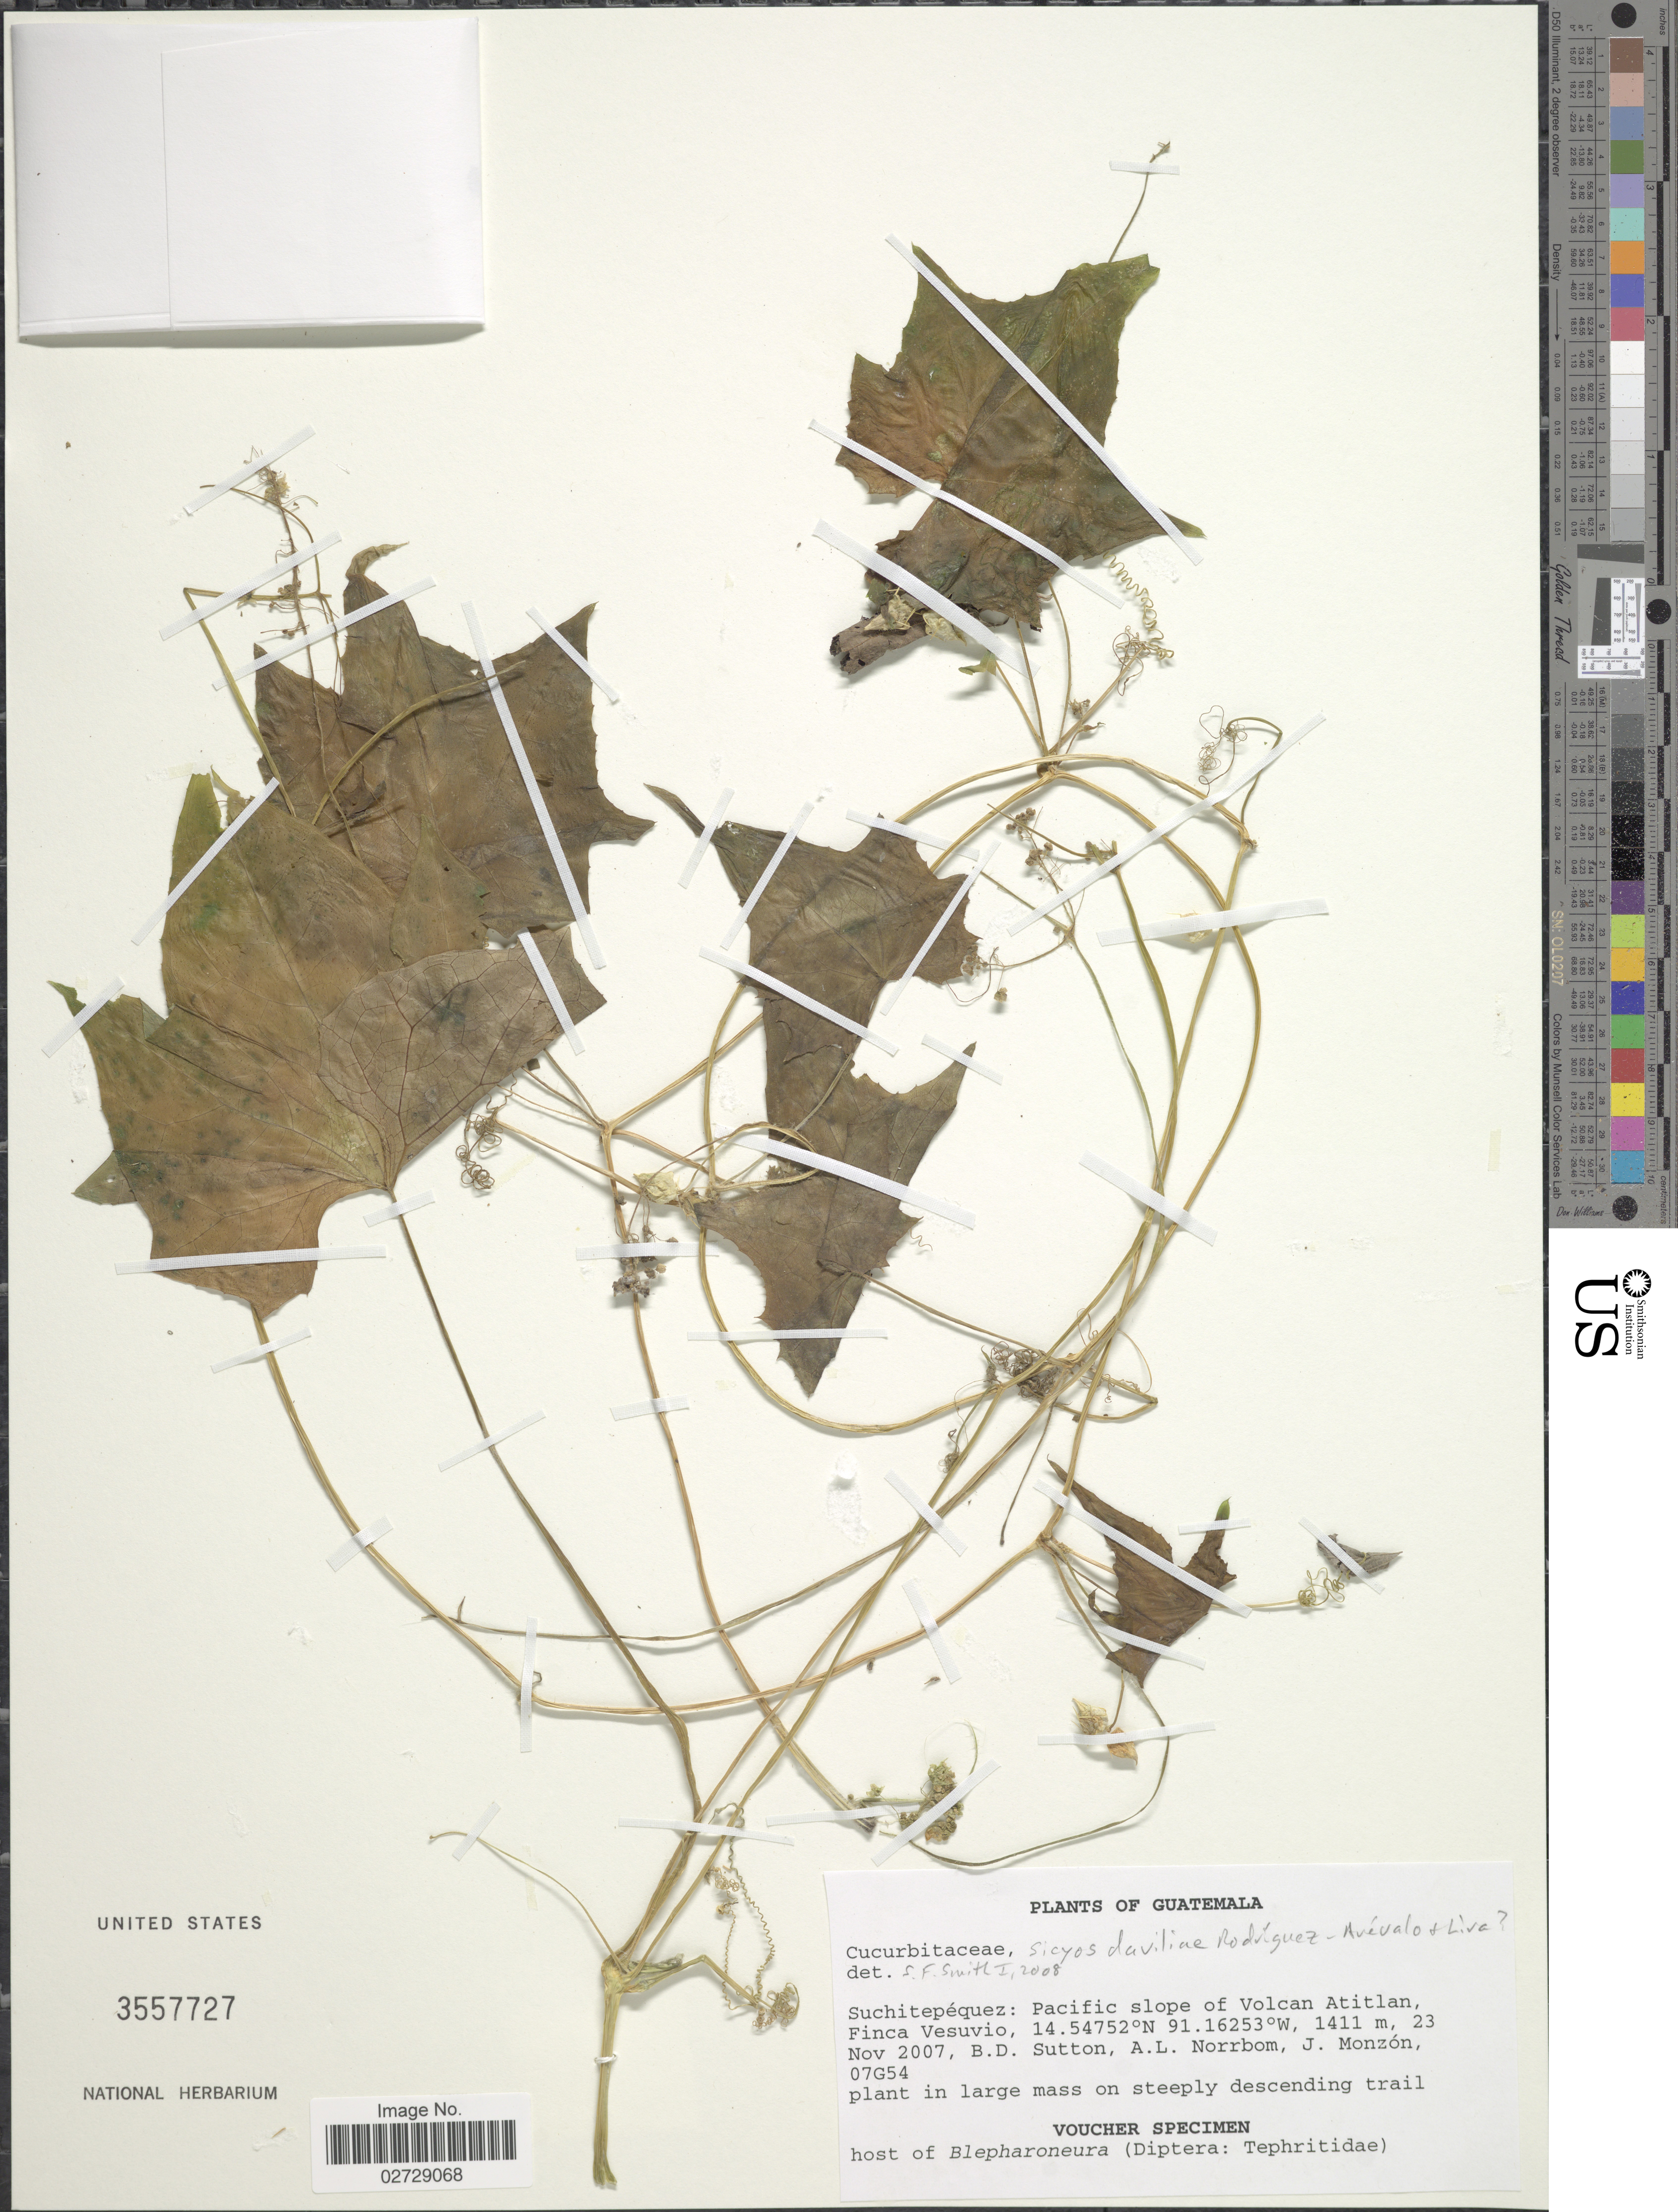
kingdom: Plantae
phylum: Tracheophyta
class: Magnoliopsida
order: Cucurbitales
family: Cucurbitaceae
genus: Sicyos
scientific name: Sicyos davilae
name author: Rodrí.-Arév. & Lira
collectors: B. Sutton, A. L. Norrbom & J. Monzon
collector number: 07G54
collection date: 2007-11-23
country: Guatemala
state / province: Suchitepéquez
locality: Pacific slope of Volcan Atitlan, Finca Vesuvio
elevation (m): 1411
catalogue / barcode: US 3557727